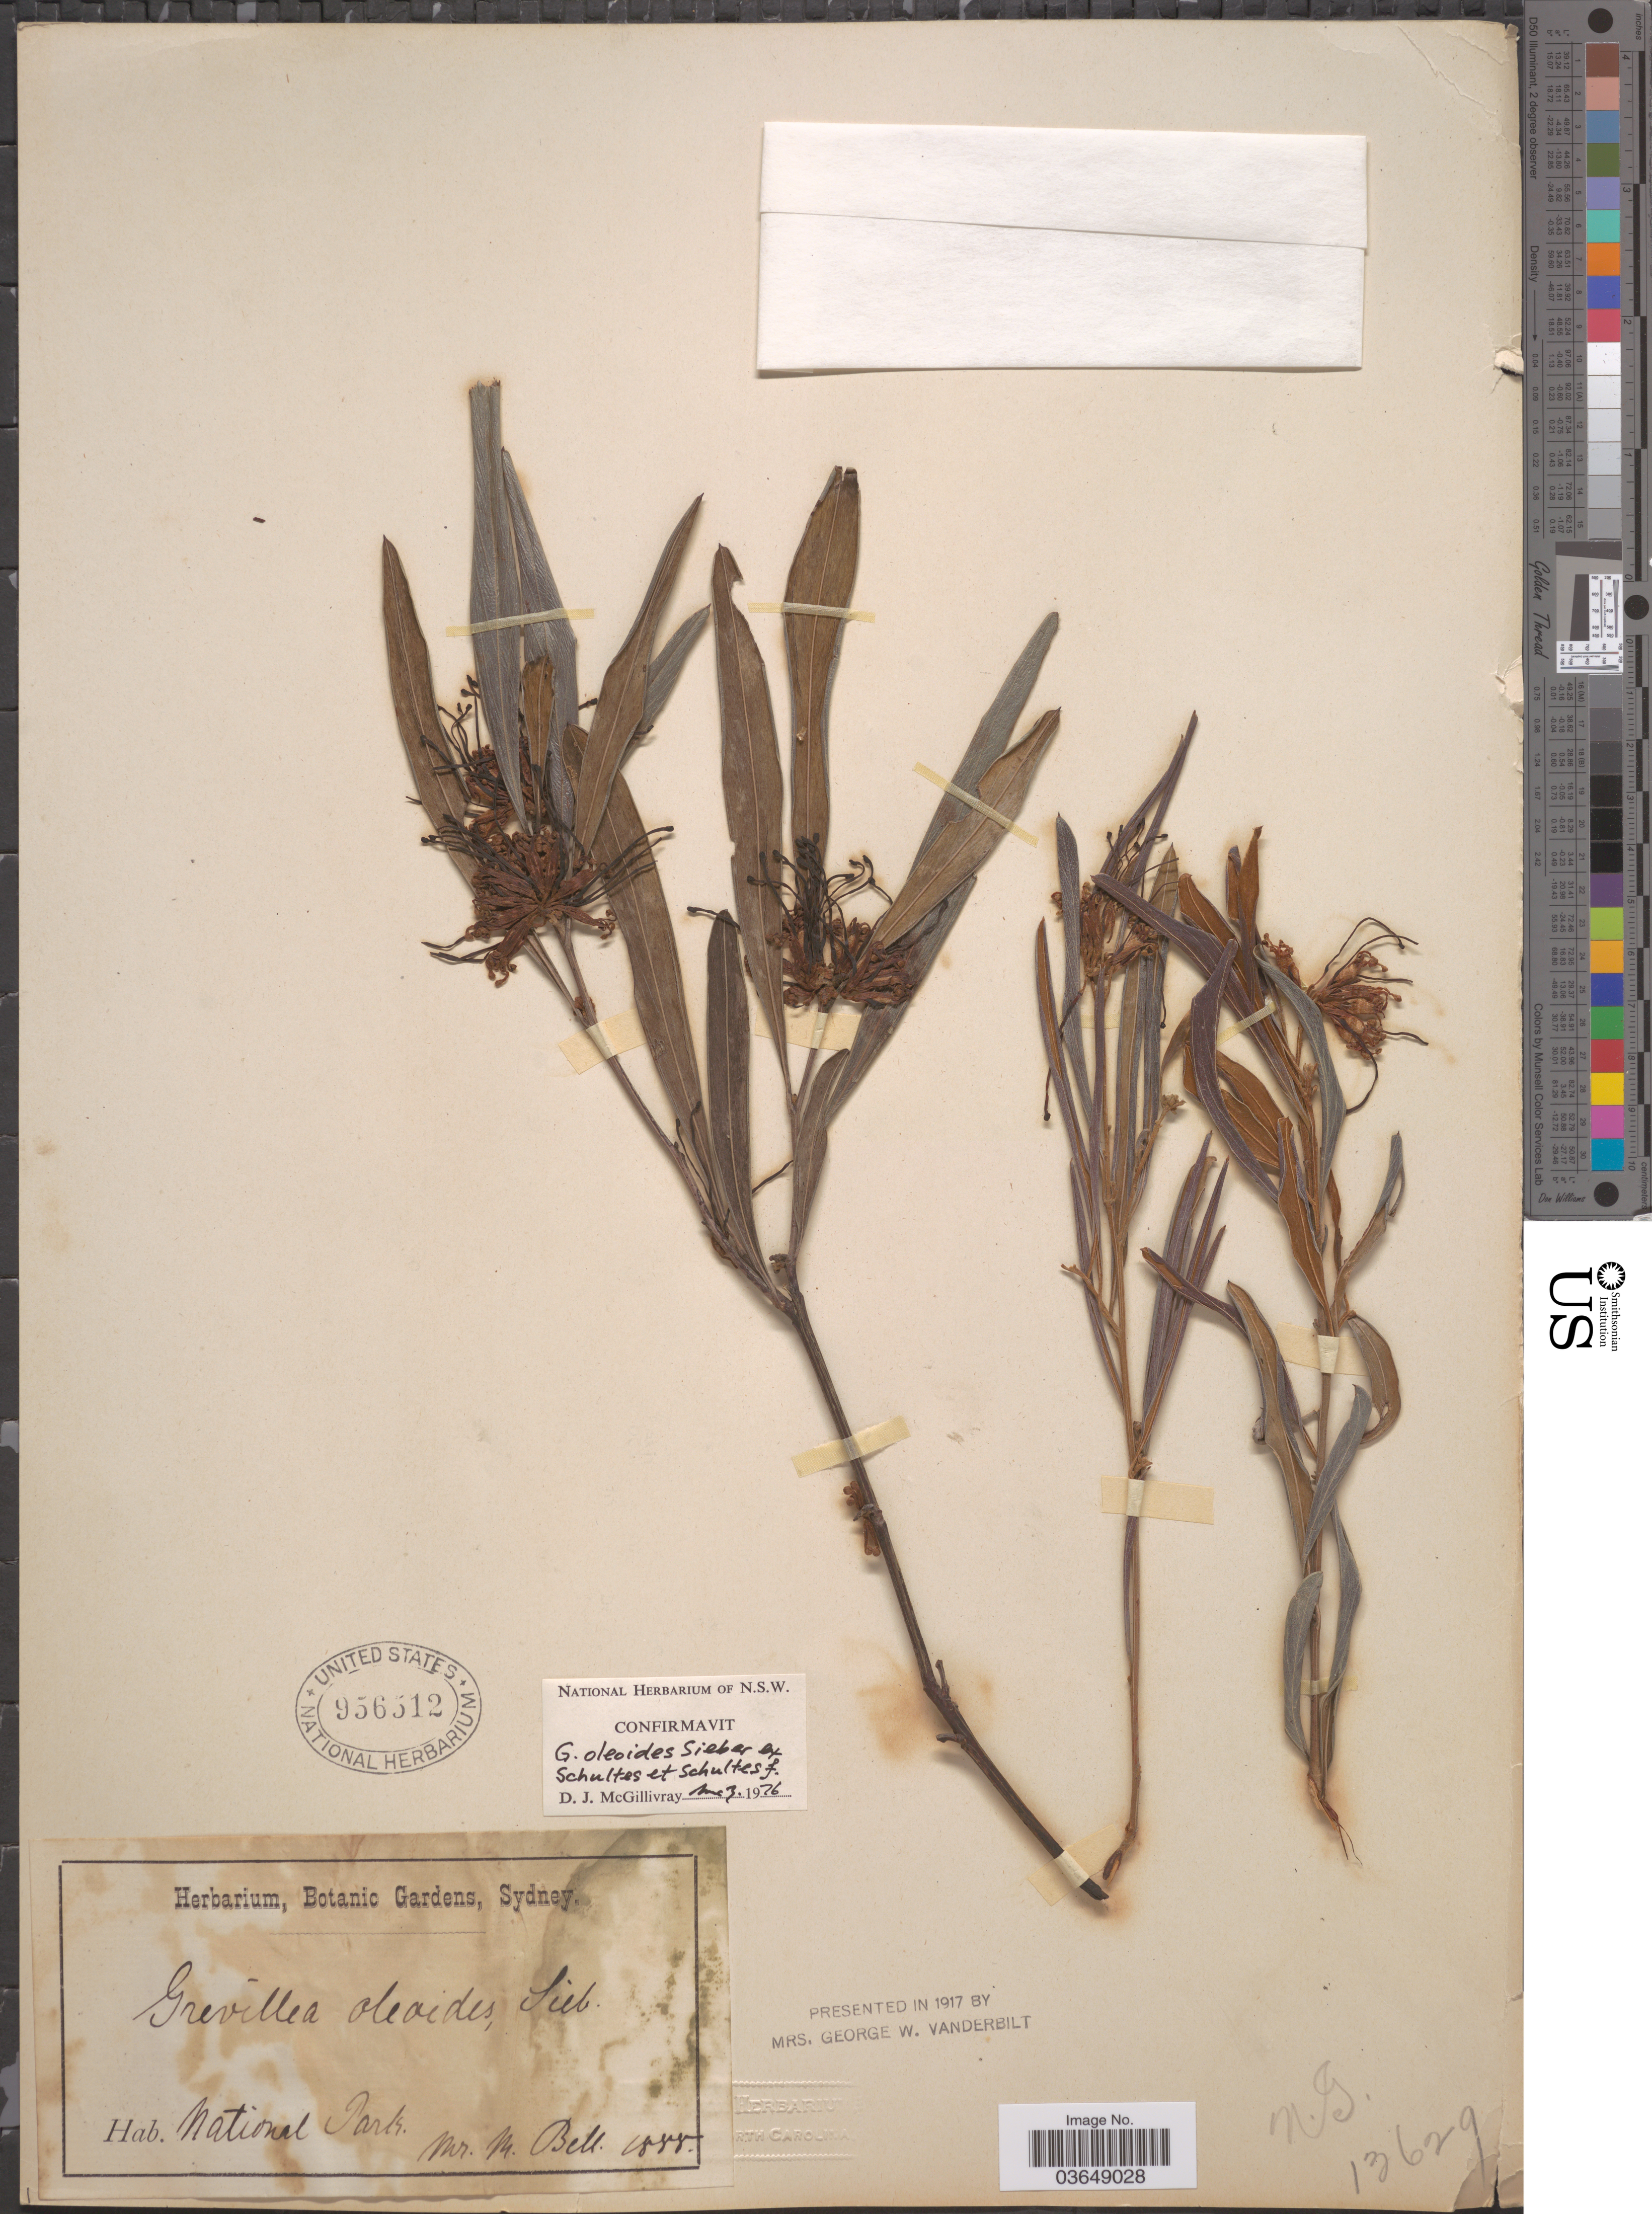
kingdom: Plantae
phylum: Tracheophyta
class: Magnoliopsida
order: Proteales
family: Proteaceae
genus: Grevillea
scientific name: Grevillea oleoides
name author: Sieber ex Schult.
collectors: M. Bell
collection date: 1888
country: Australia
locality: National Park.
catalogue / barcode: US 956512